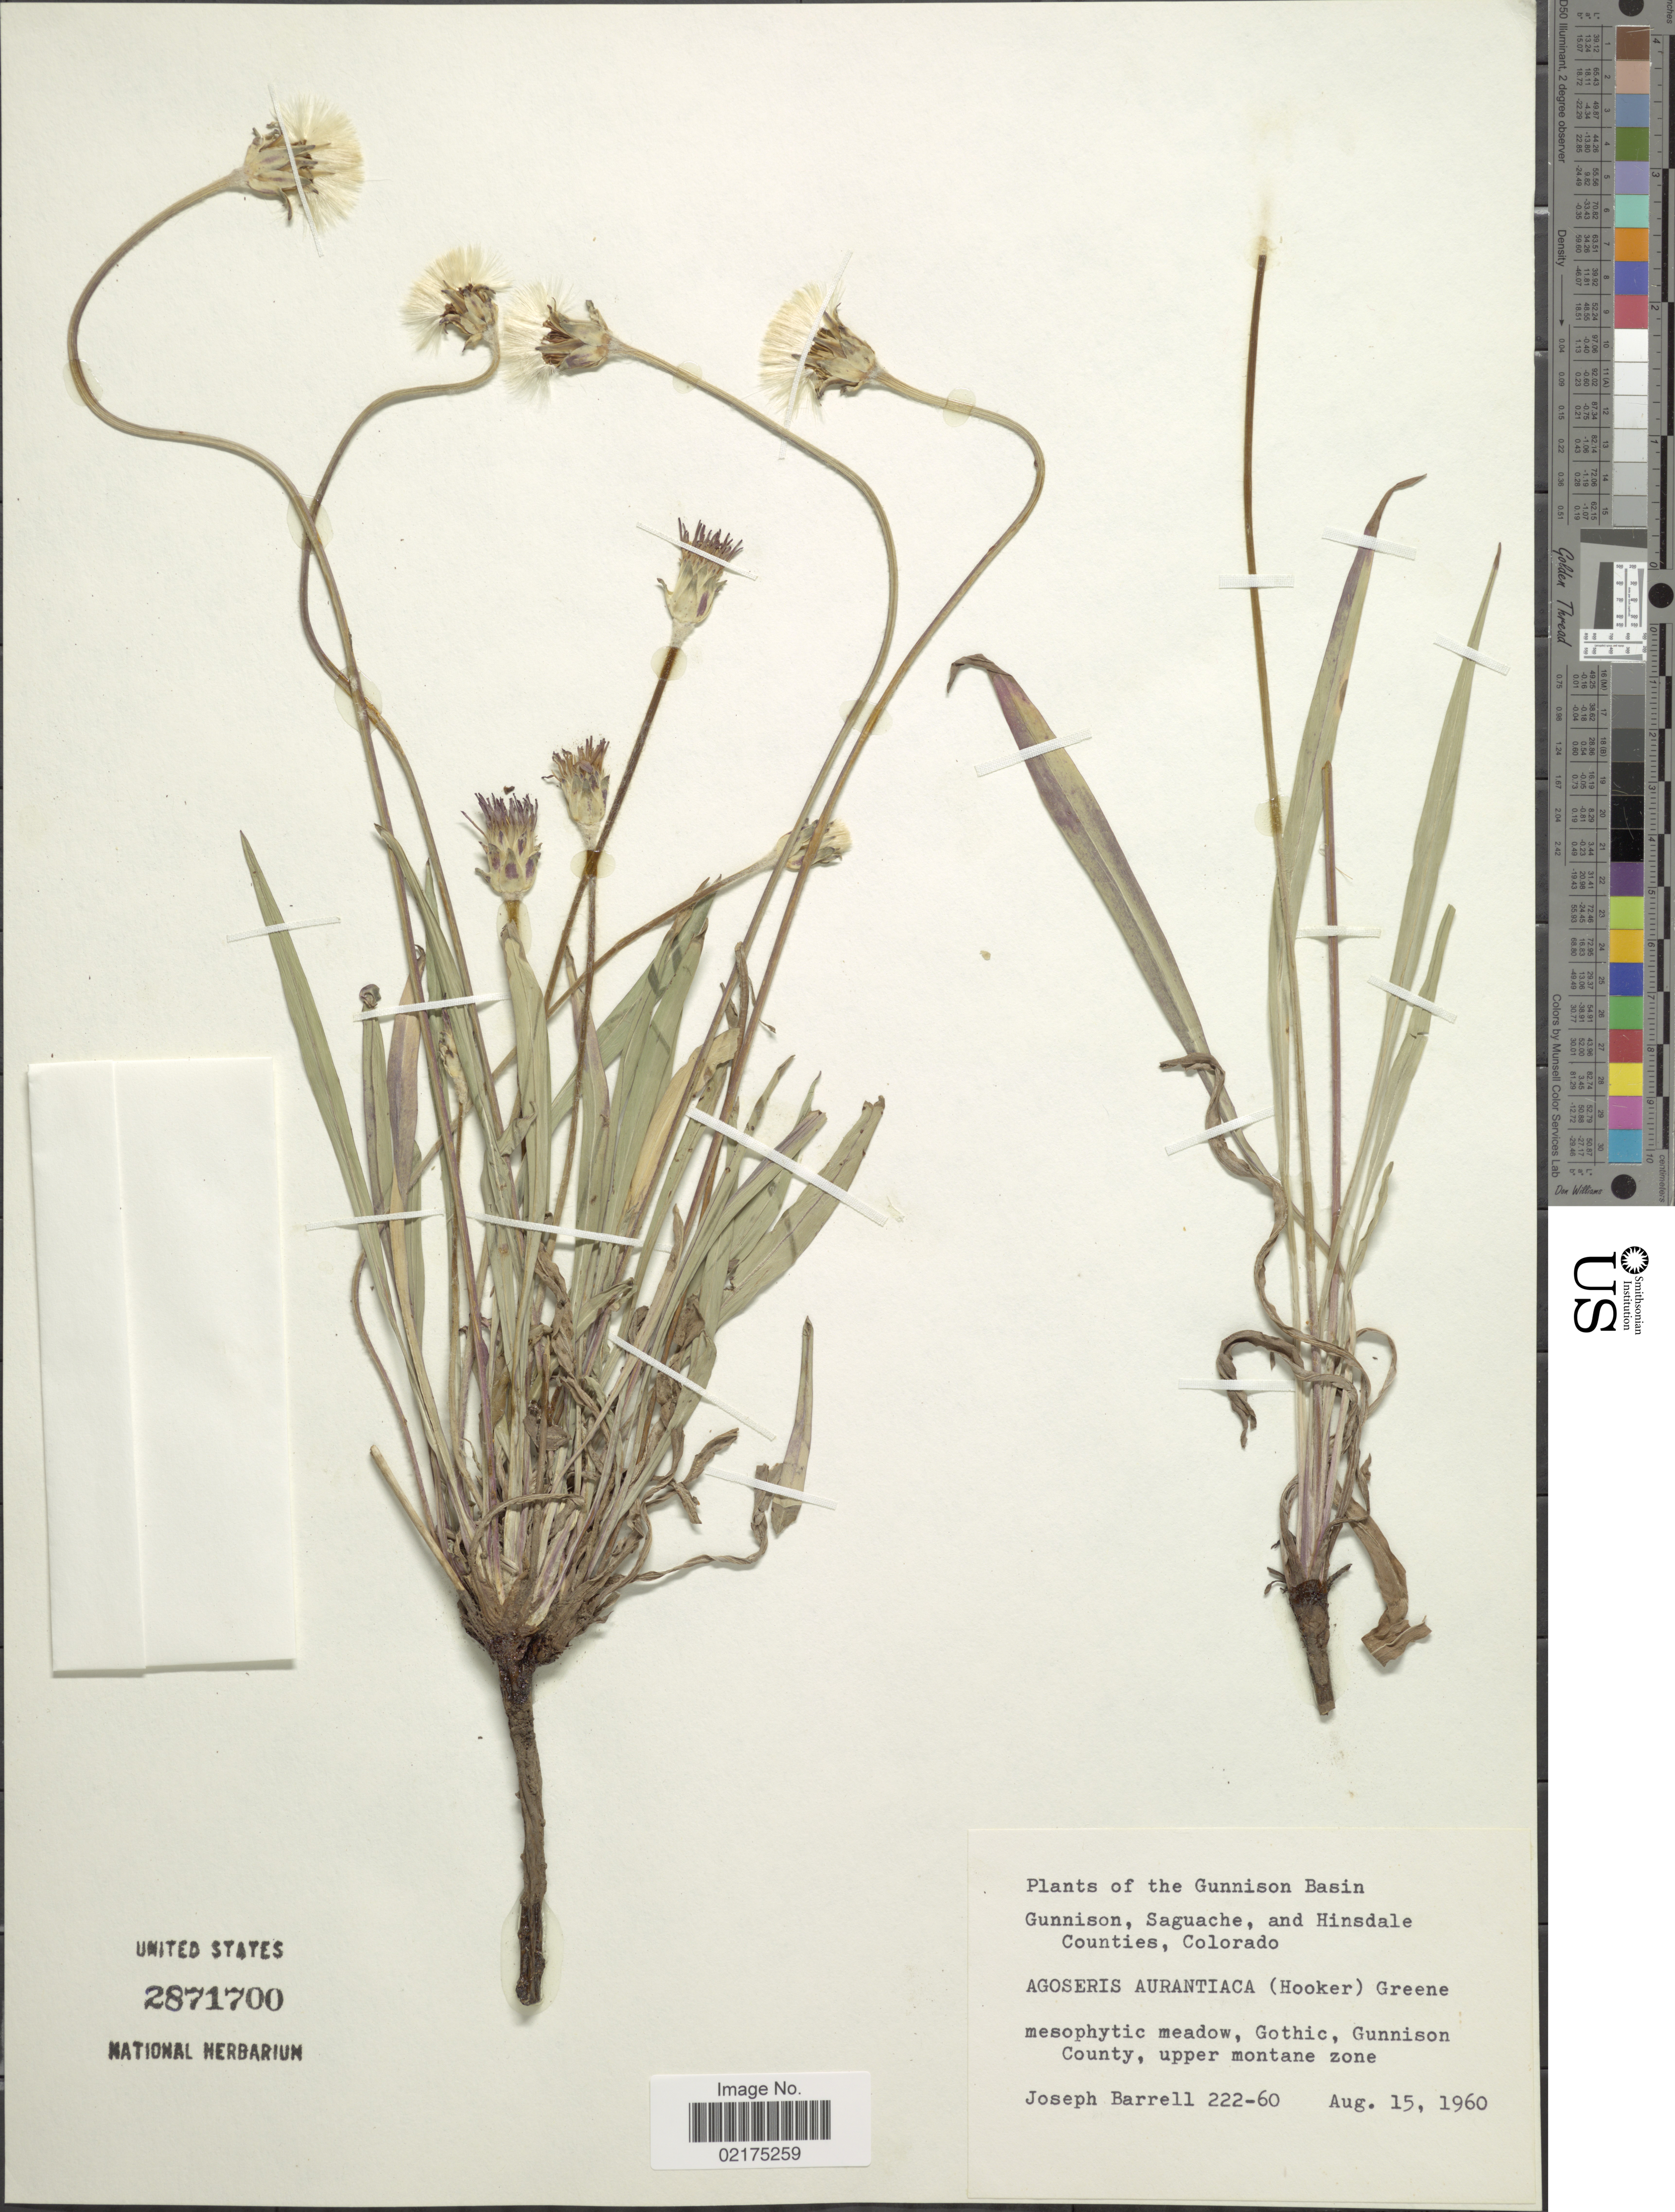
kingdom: Plantae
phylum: Tracheophyta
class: Magnoliopsida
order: Asterales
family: Asteraceae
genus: Agoseris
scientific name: Agoseris aurantiaca var. aurantiaca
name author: (Hook.) Greene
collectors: J. Barrell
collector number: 222-60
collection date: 1960-08-15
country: United States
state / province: Colorado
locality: The Gunnison Basin, Gunnison, Saguache, and Hinsdale Counties, Gothic, Gunnison County, upper montane zone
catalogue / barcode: US 2871700